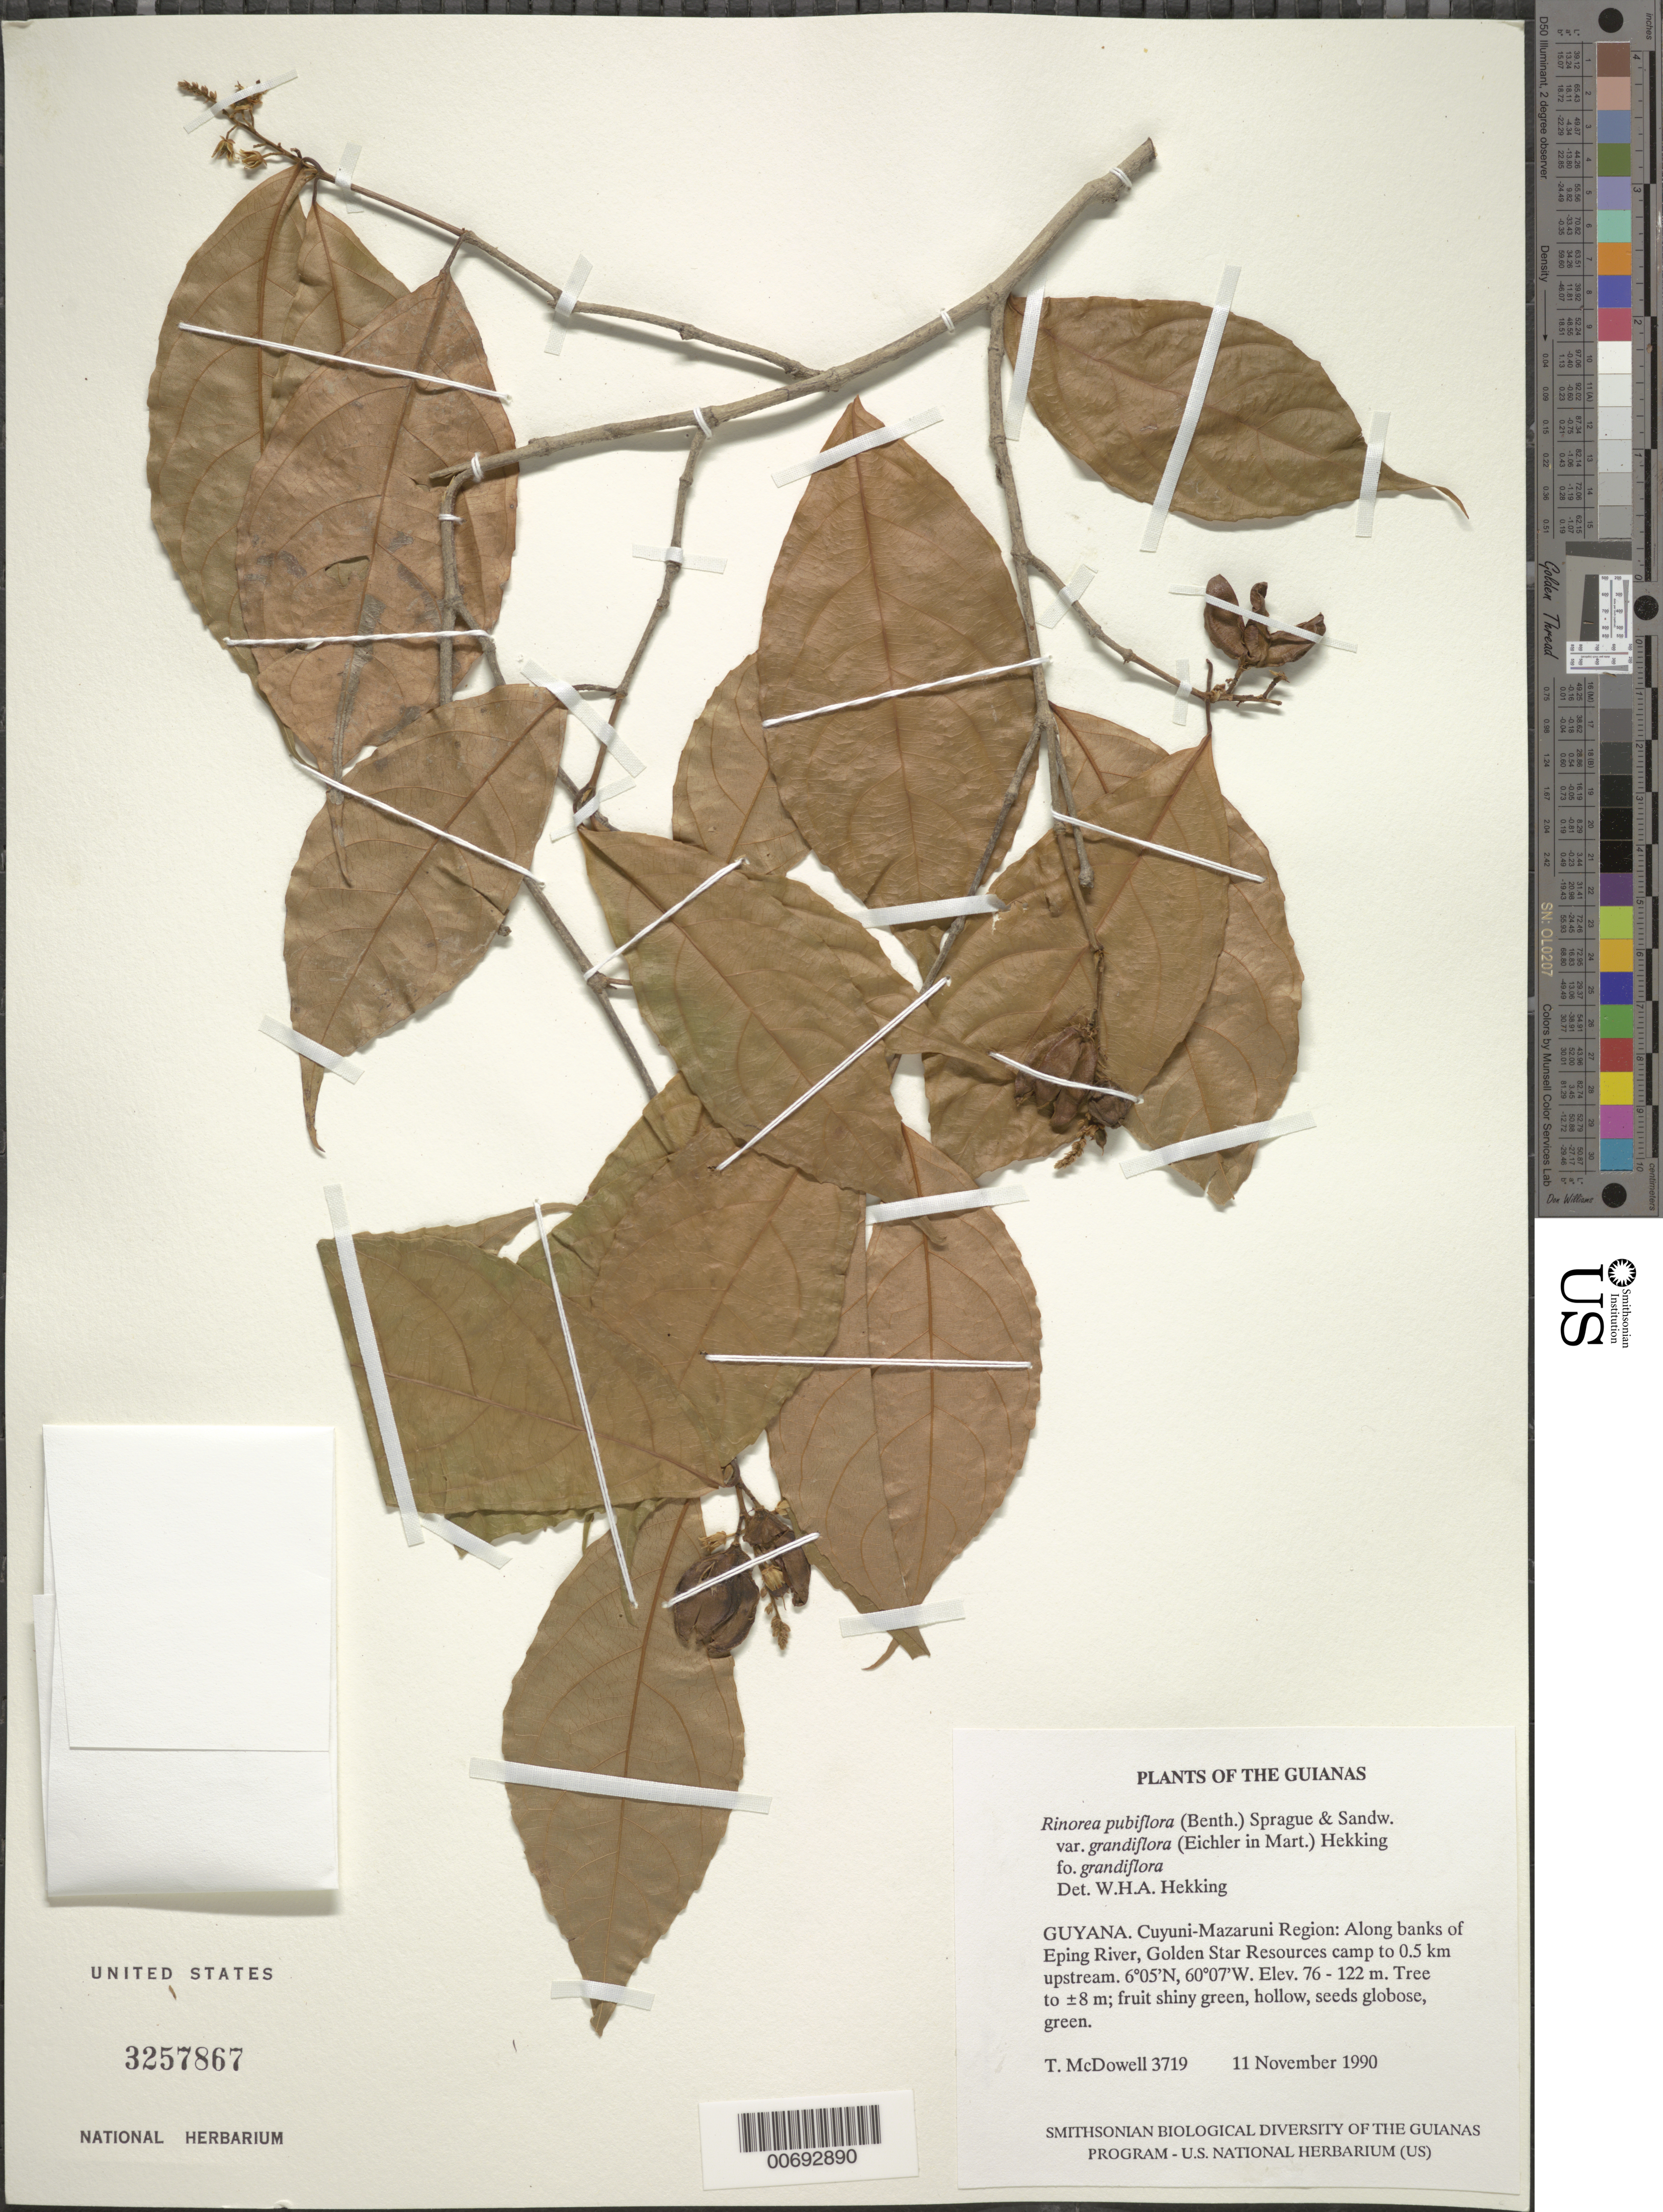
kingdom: Plantae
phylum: Tracheophyta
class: Magnoliopsida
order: Malpighiales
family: Violaceae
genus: Rinorea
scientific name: Rinorea pubiflora var. grandifolia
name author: (Eichler) Hekking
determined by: Hekking, W. H. A.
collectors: T. McDowell & D. Gopaul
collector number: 3719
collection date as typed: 11 November 1990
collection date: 1990-11-11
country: Guyana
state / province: Cuyuni-Mazaruni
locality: Eping River, from Golden Star Resources camp to 0.5 km upstream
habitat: Along banks of river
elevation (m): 76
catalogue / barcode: US 3257867